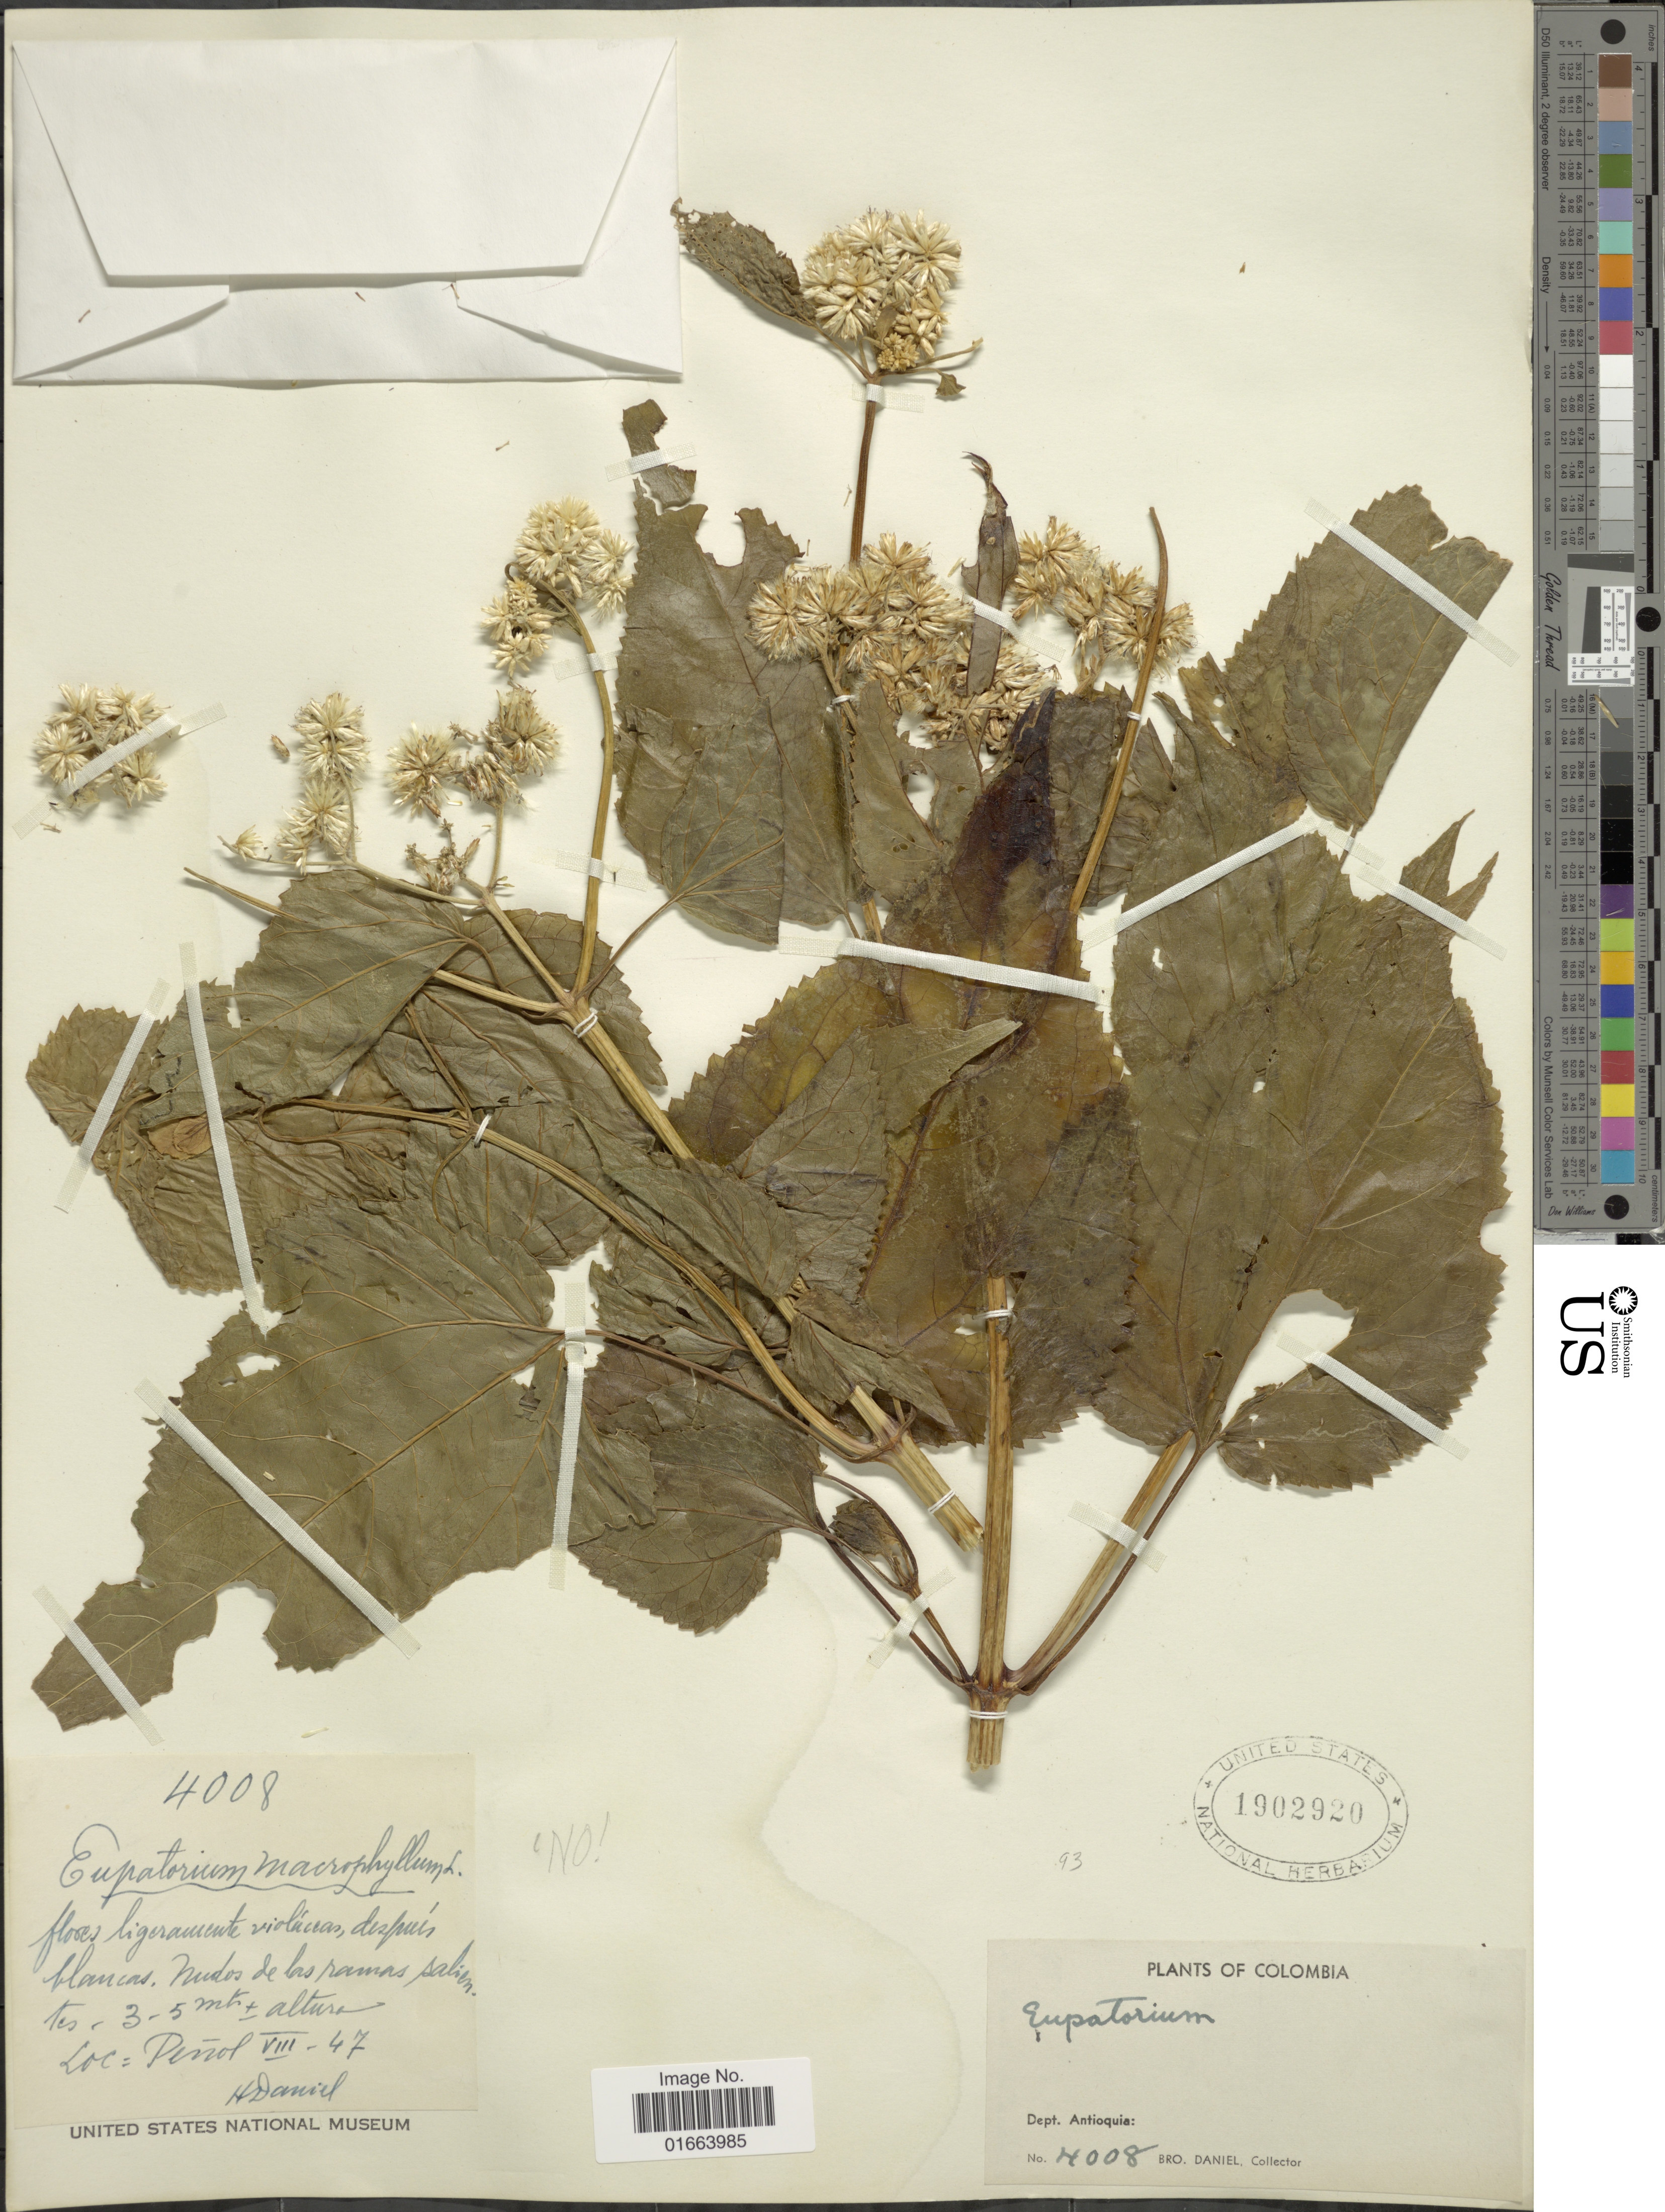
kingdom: Plantae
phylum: Tracheophyta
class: Magnoliopsida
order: Asterales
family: Asteraceae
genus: Critoniella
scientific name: Critoniella acuminata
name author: (Kunth) R.M. King & H. Rob.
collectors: Bro. Daniel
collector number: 4008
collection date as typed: Transcribed d/m/y: /8/47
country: Colombia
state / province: Antioquia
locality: Penol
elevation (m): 3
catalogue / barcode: US 1902920